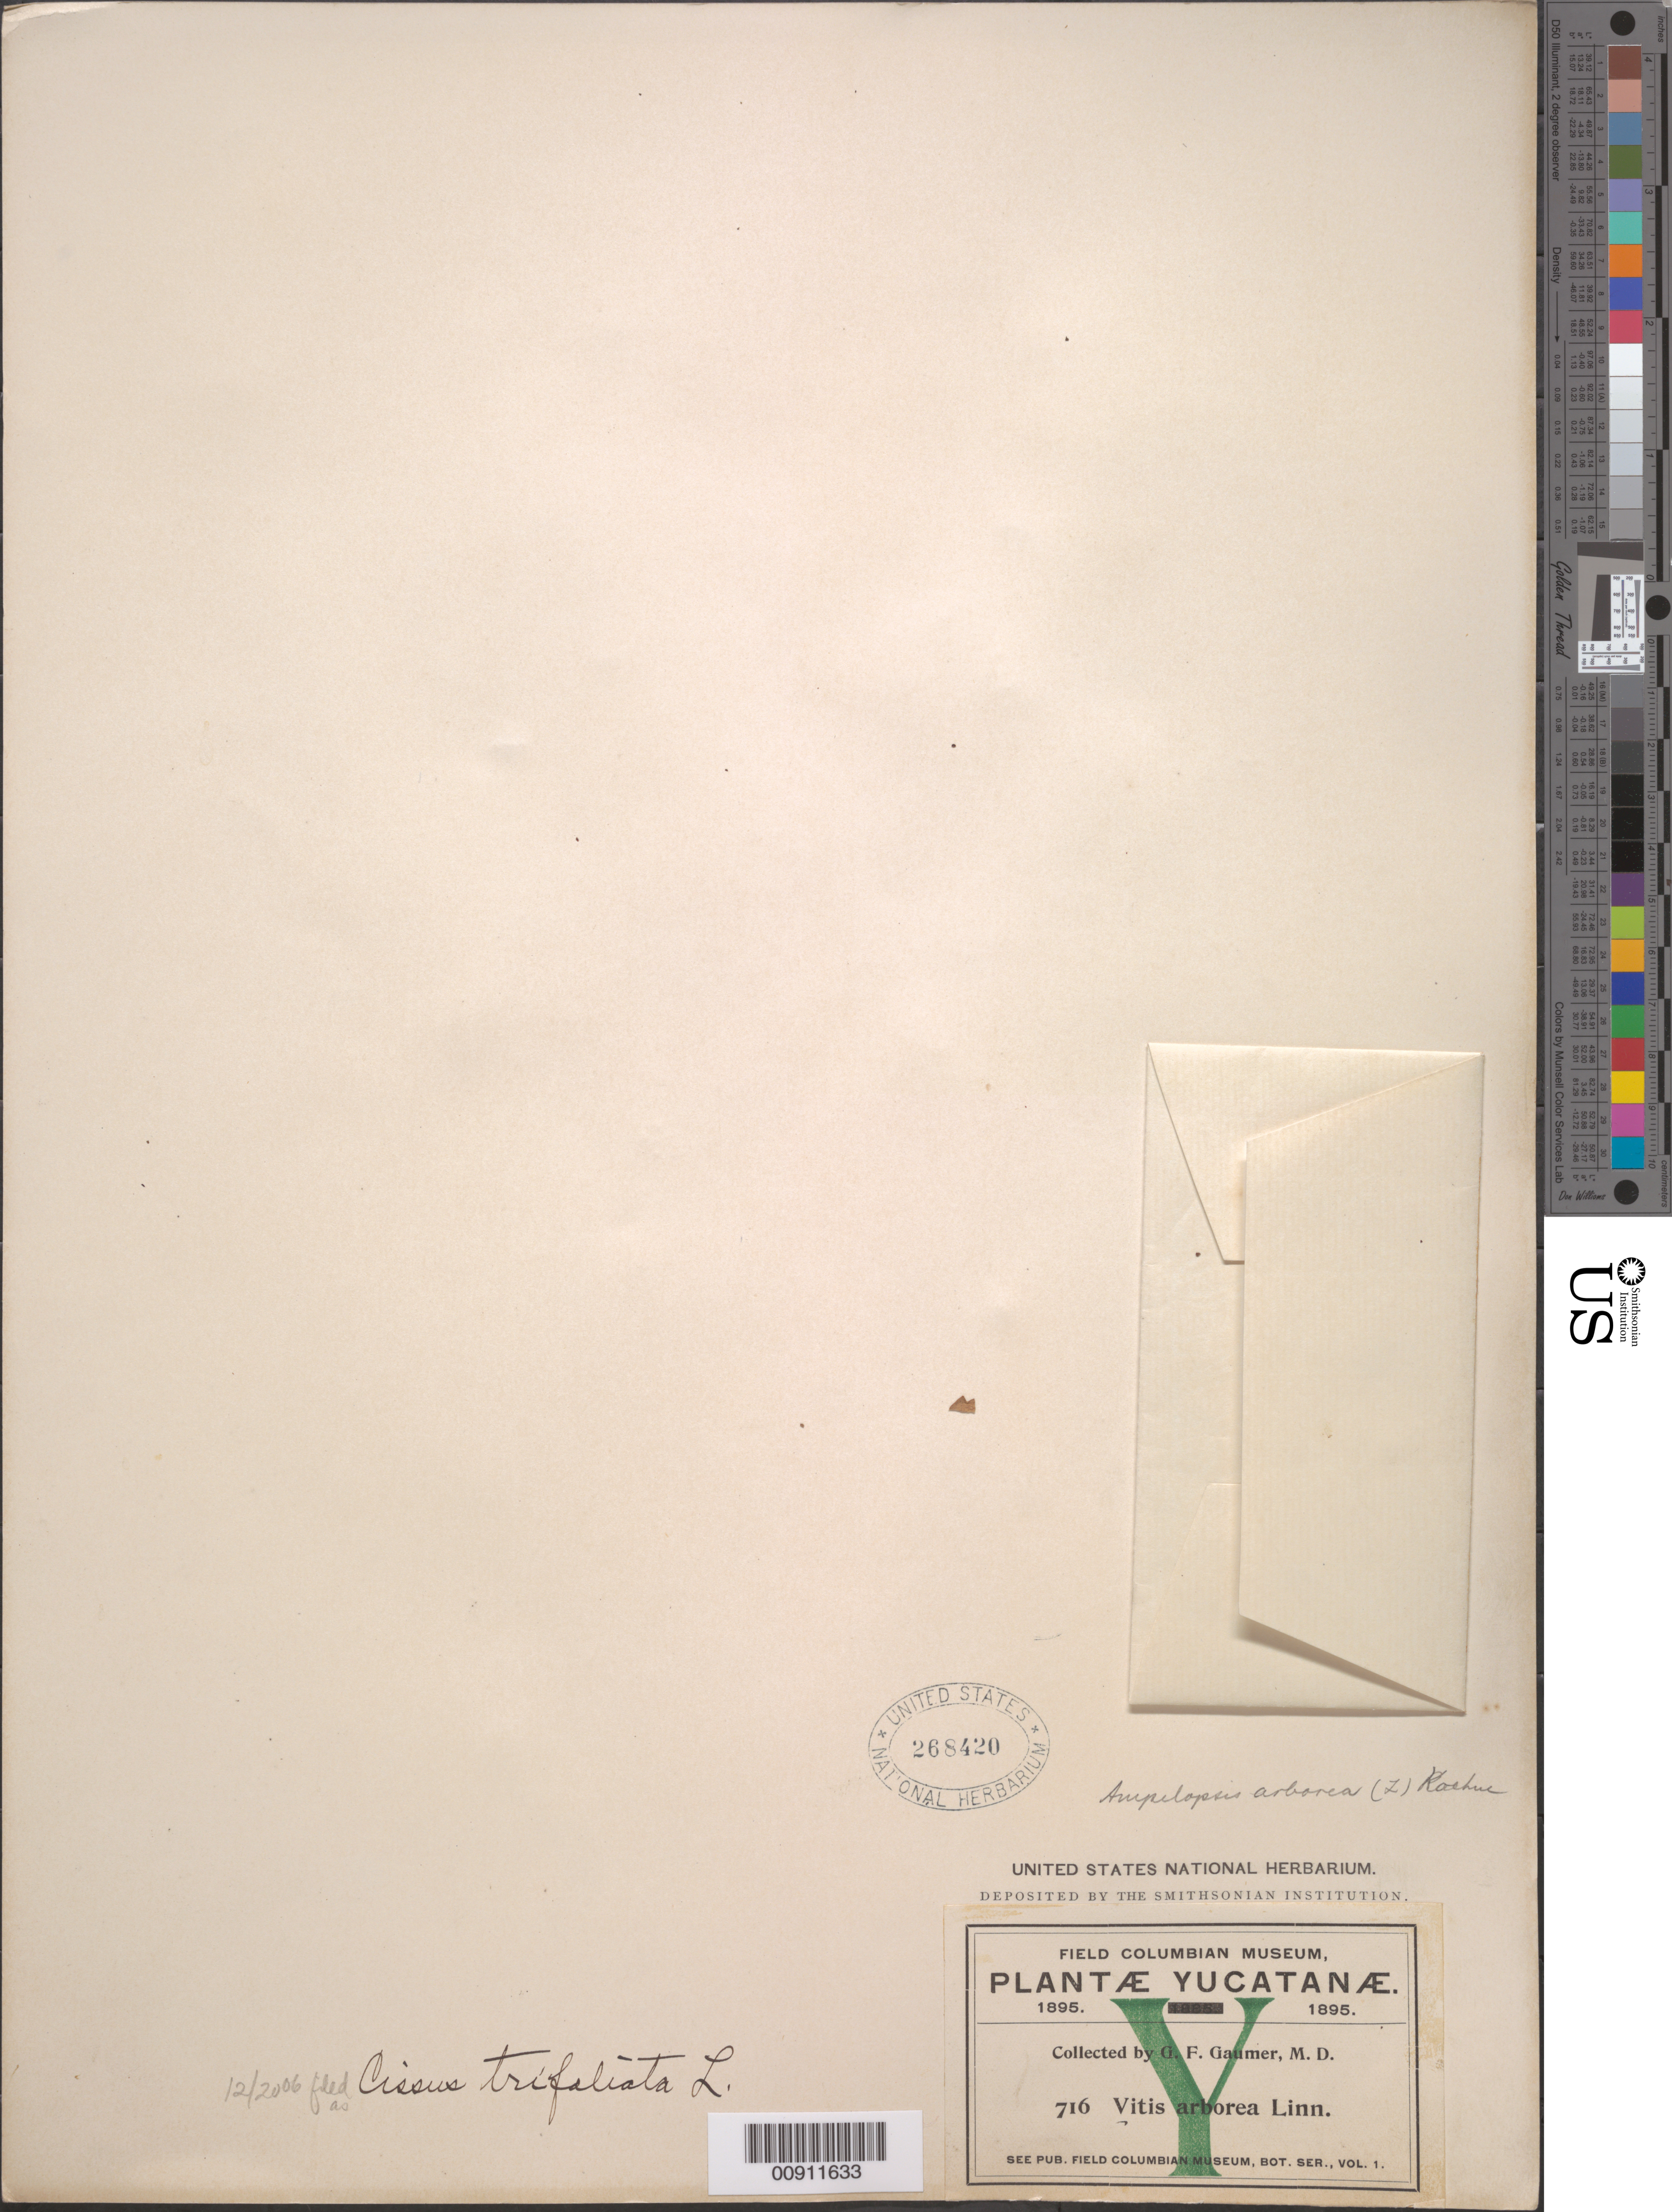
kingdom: Plantae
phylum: Tracheophyta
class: Magnoliopsida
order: Vitales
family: Vitaceae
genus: Cissus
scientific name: Cissus trifoliata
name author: (L.) L.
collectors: G. F. Gaumer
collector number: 716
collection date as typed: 1895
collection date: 1895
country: Mexico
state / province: Yucatán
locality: Yucatán.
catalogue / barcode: US 268420